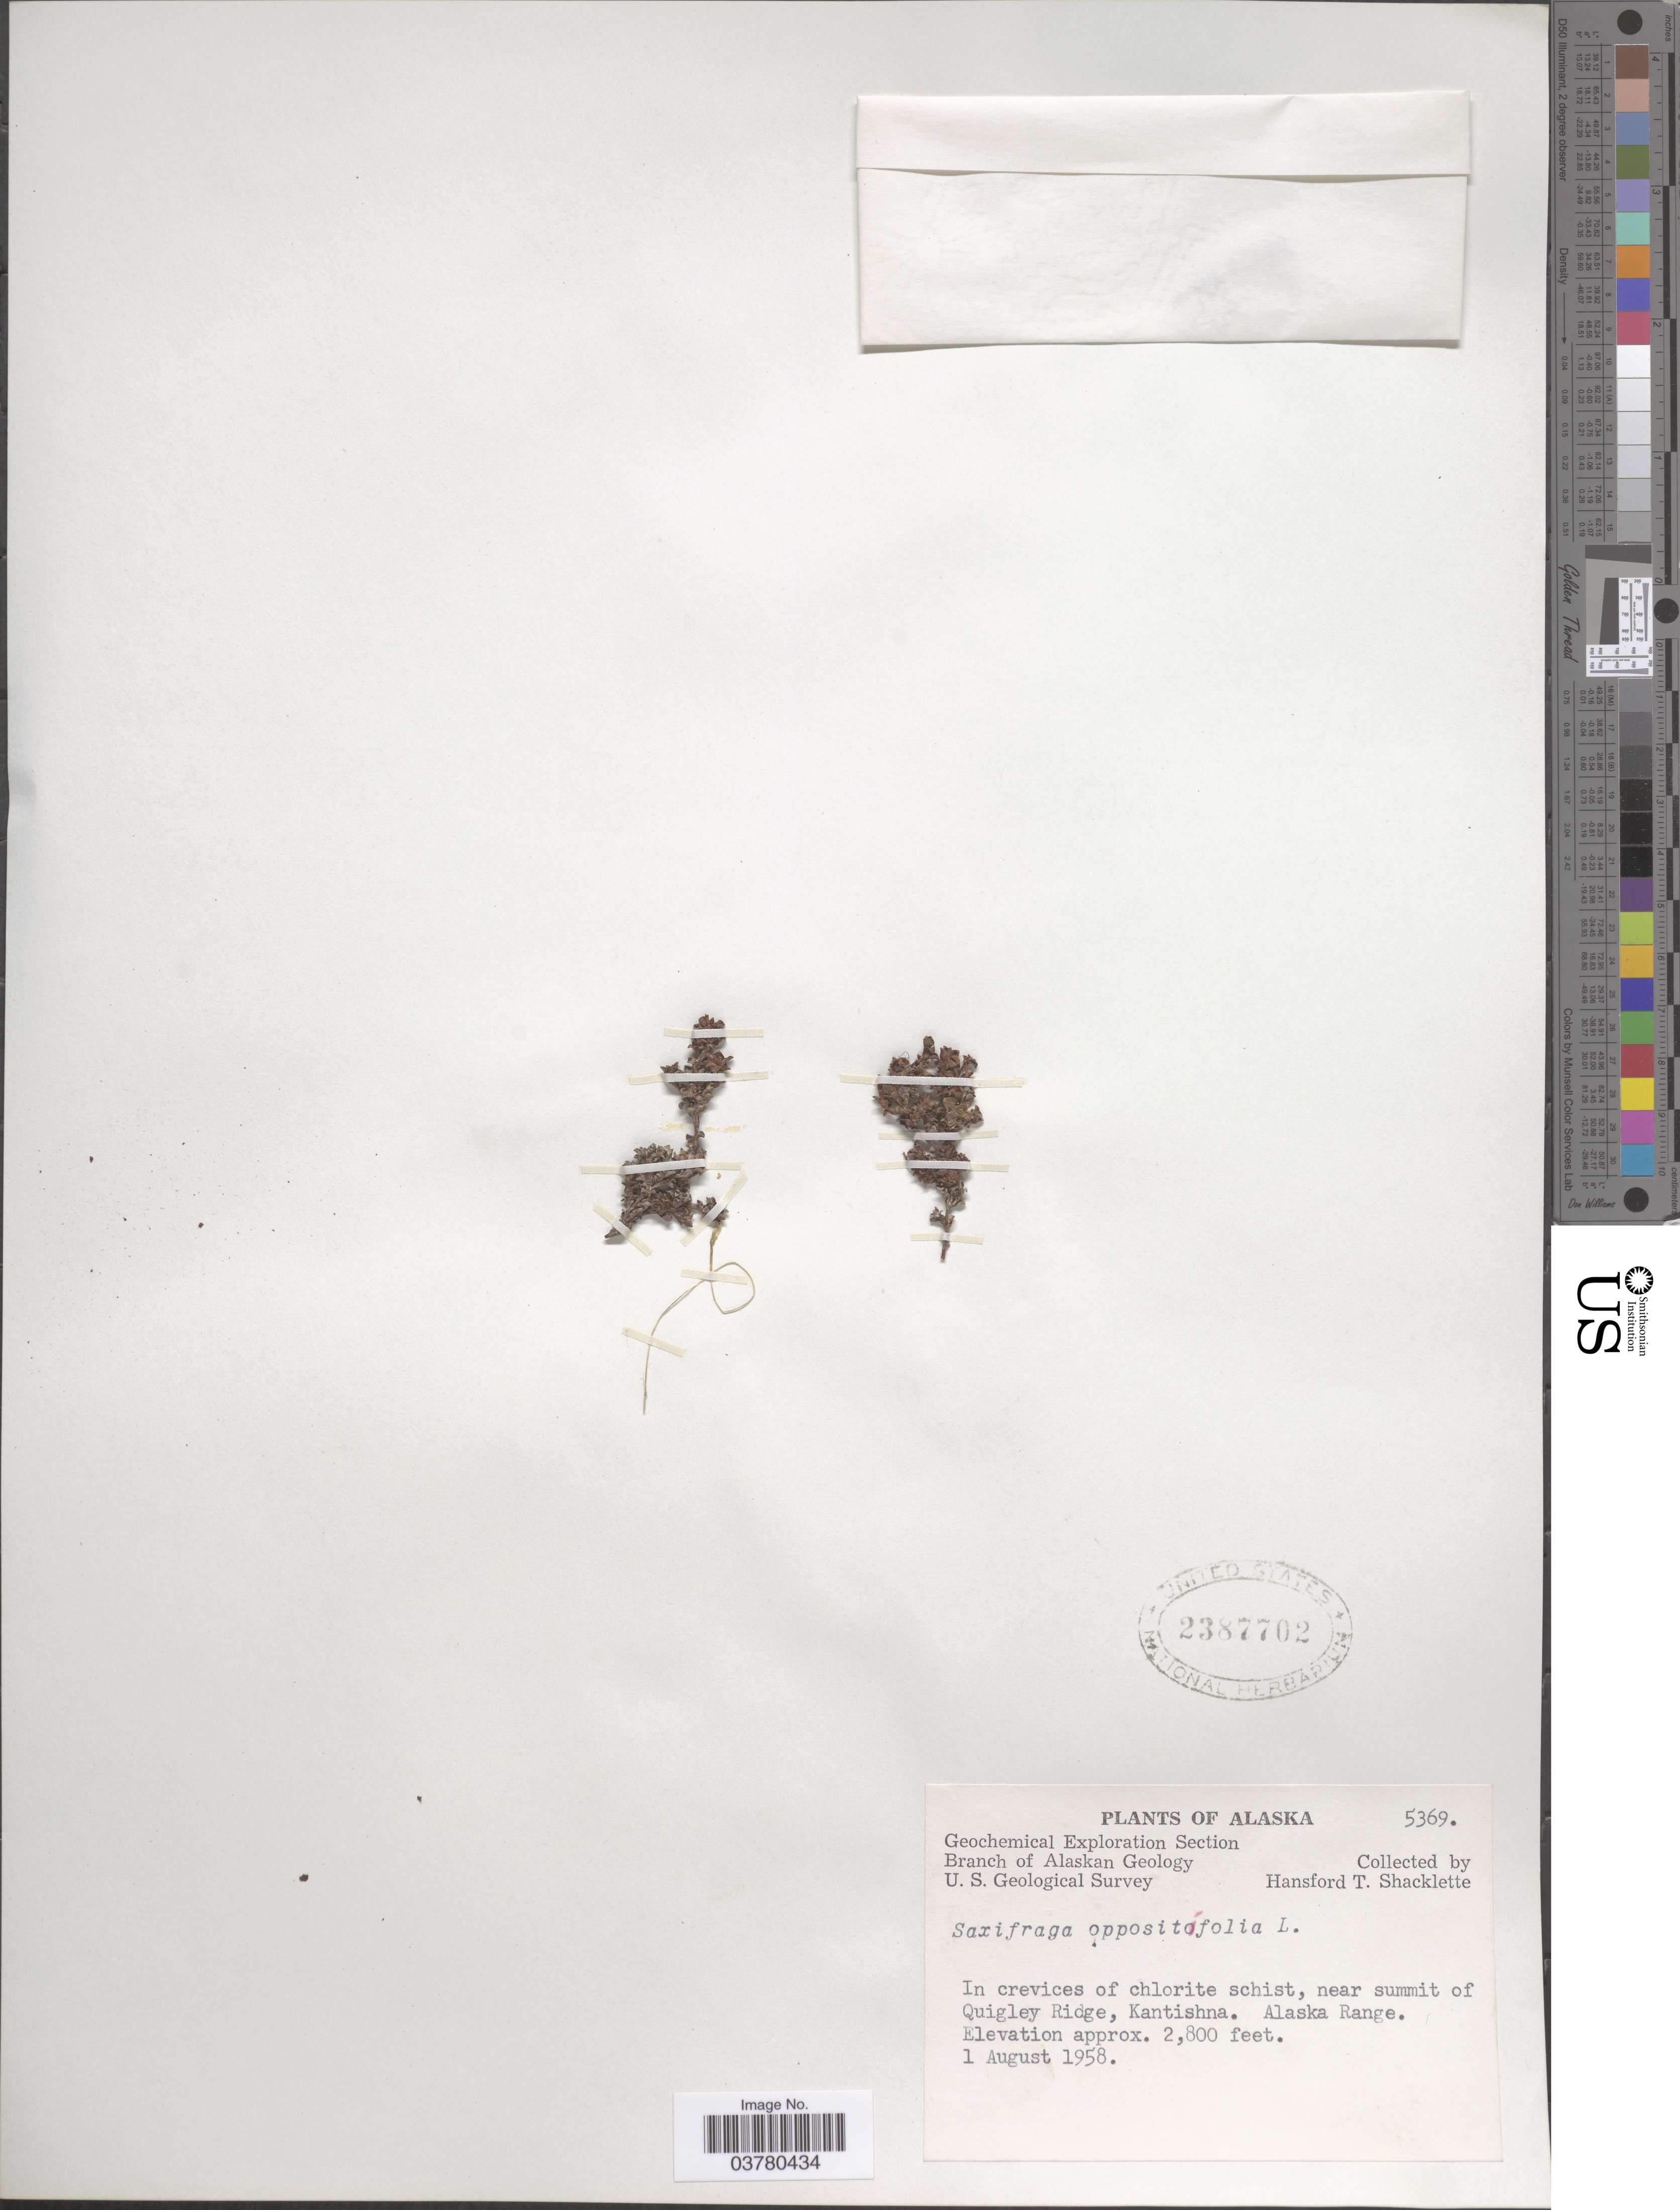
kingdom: Plantae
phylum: Tracheophyta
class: Magnoliopsida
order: Saxifragales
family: Saxifragaceae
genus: Saxifraga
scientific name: Saxifraga oppositifolia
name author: L.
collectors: H. Shacklette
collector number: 5369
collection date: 1958-08-01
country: United States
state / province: Alaska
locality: Geochemical Exploration Section Branch of Alaskan Geology U.S. Geological Survey. Near summit of Quigley Ridge, Kantishna, Alaska Range.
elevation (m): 853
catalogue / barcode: US 2387702